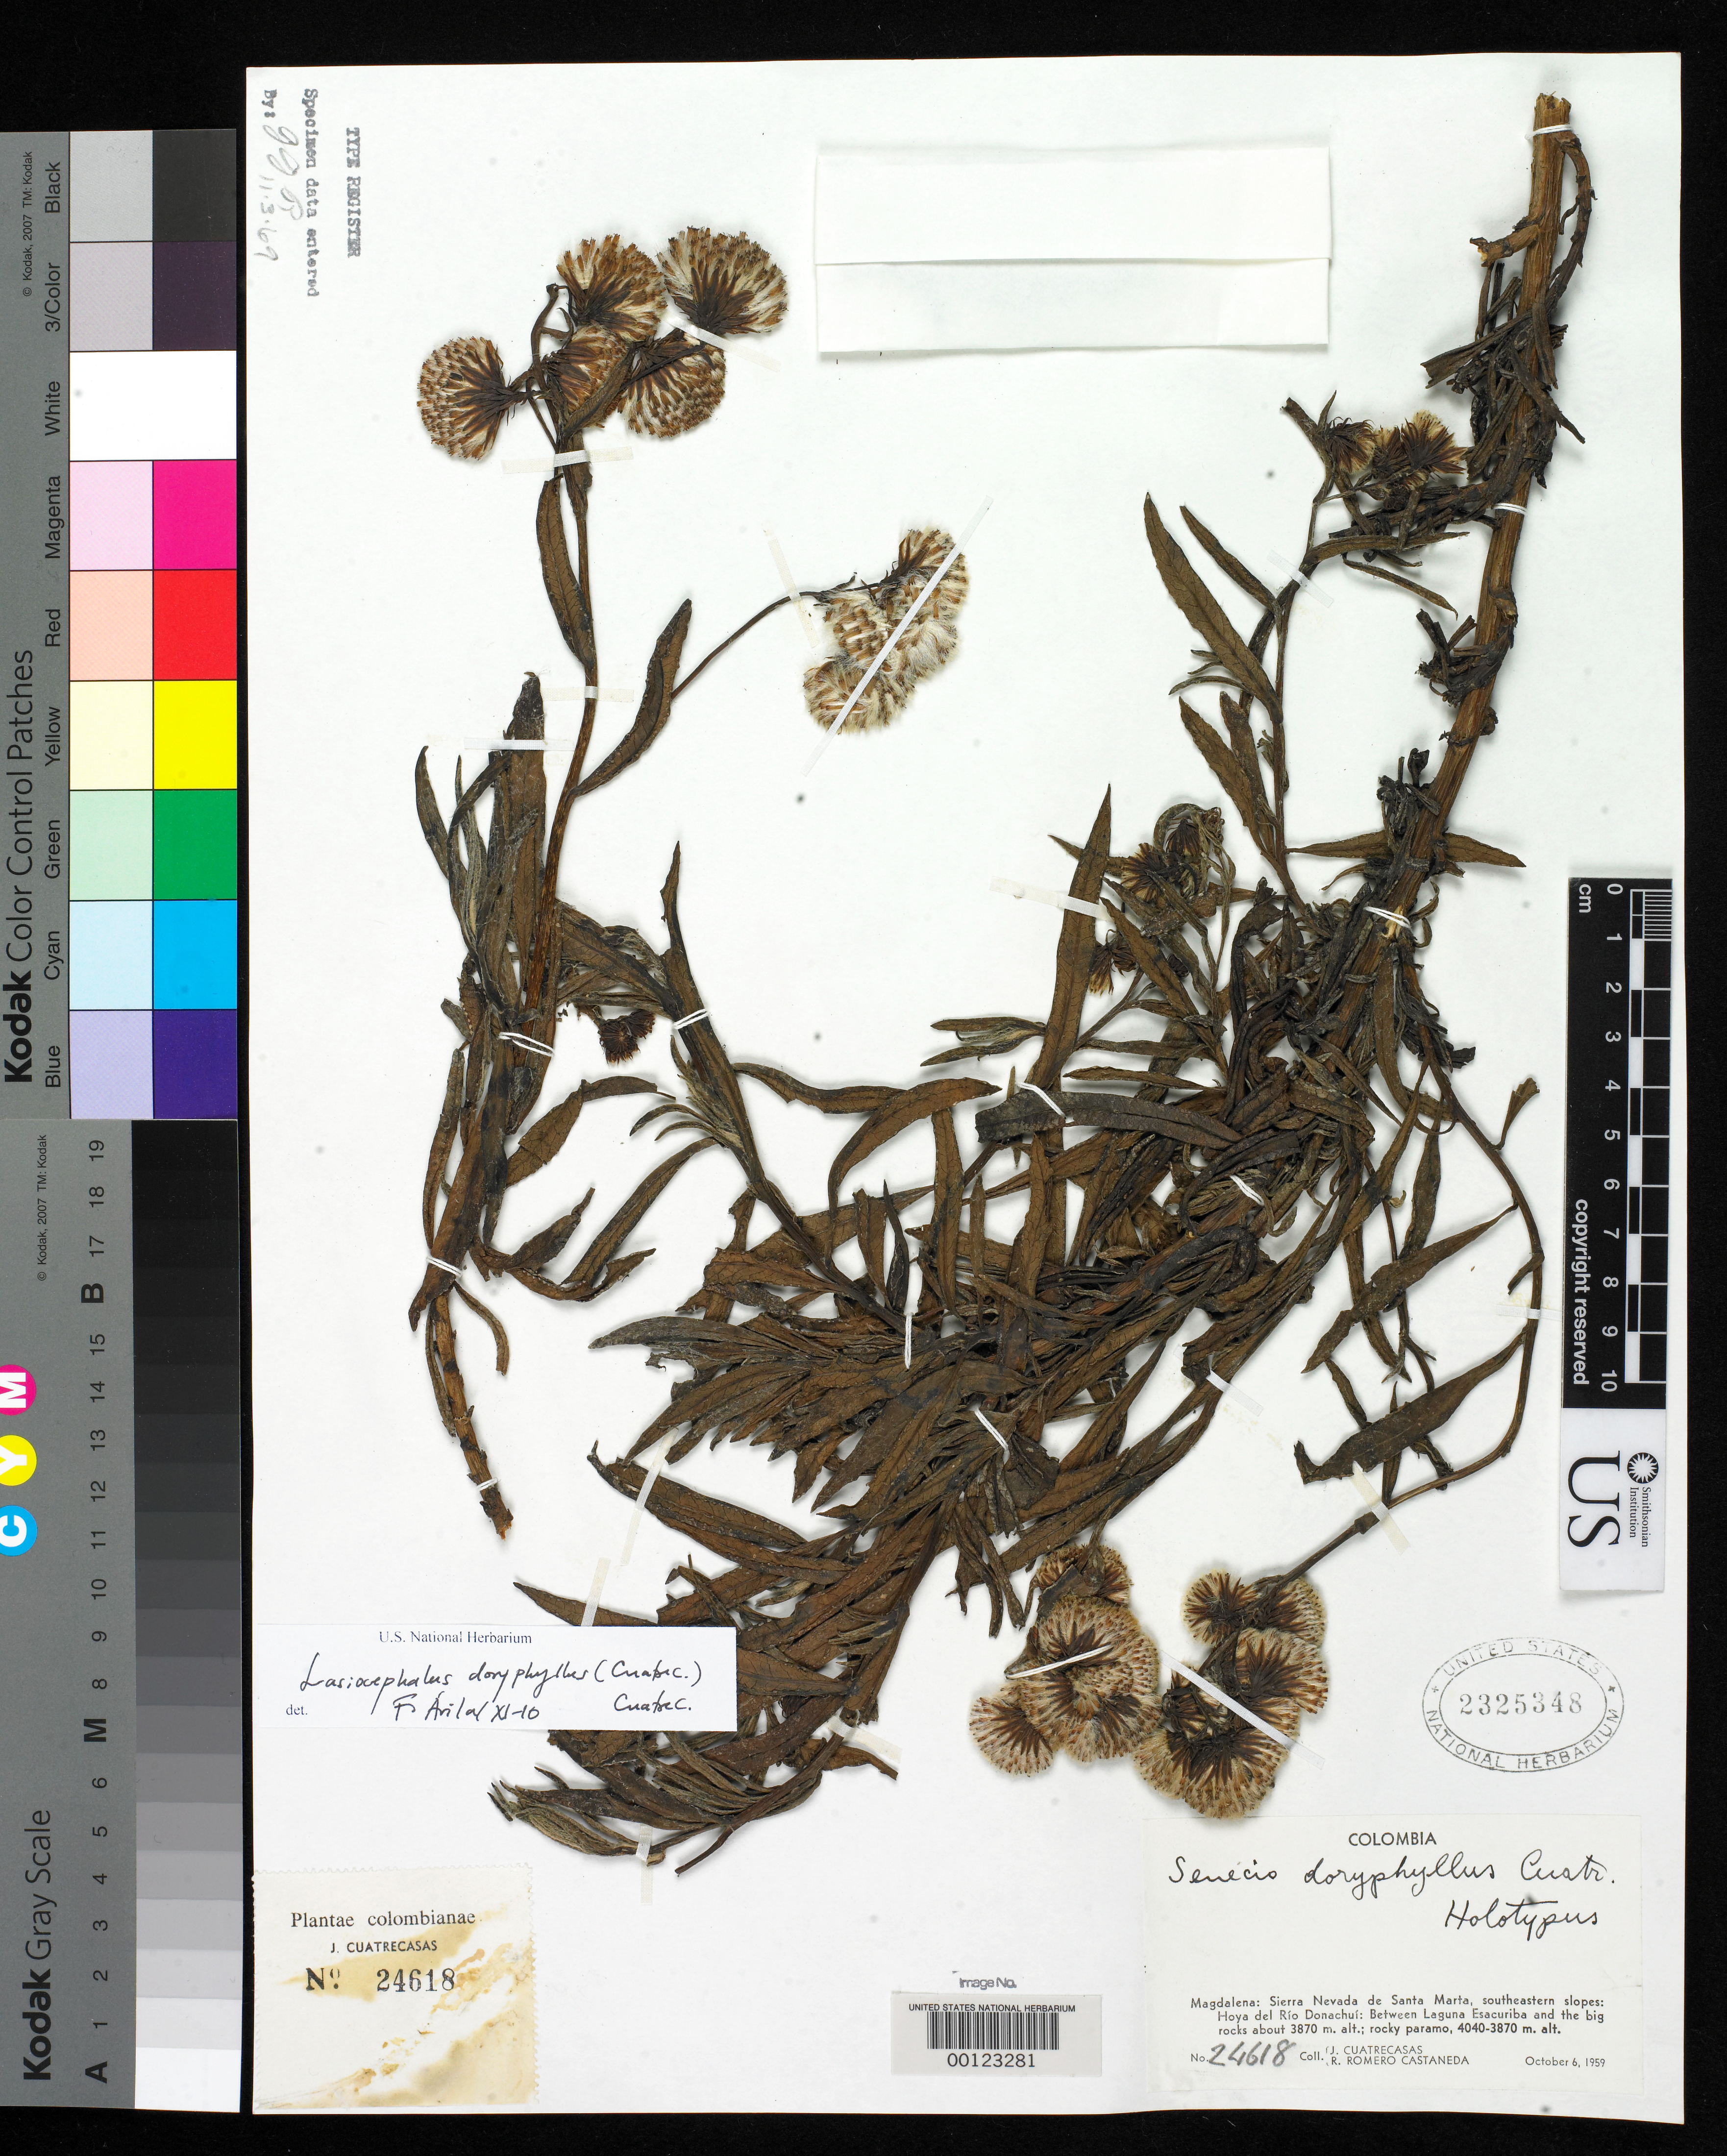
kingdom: Plantae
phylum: Tracheophyta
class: Magnoliopsida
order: Asterales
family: Asteraceae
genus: Senecio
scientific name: Senecio doryphyllus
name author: Cuatrec.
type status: Holotype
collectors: J. Cuatrecasas & R. Romero Castañeda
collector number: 24618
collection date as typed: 06 Oct 1959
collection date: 1959-10-06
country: Colombia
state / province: Magdalena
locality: Sierra Nevada de Santa Marta.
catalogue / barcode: US 2325348